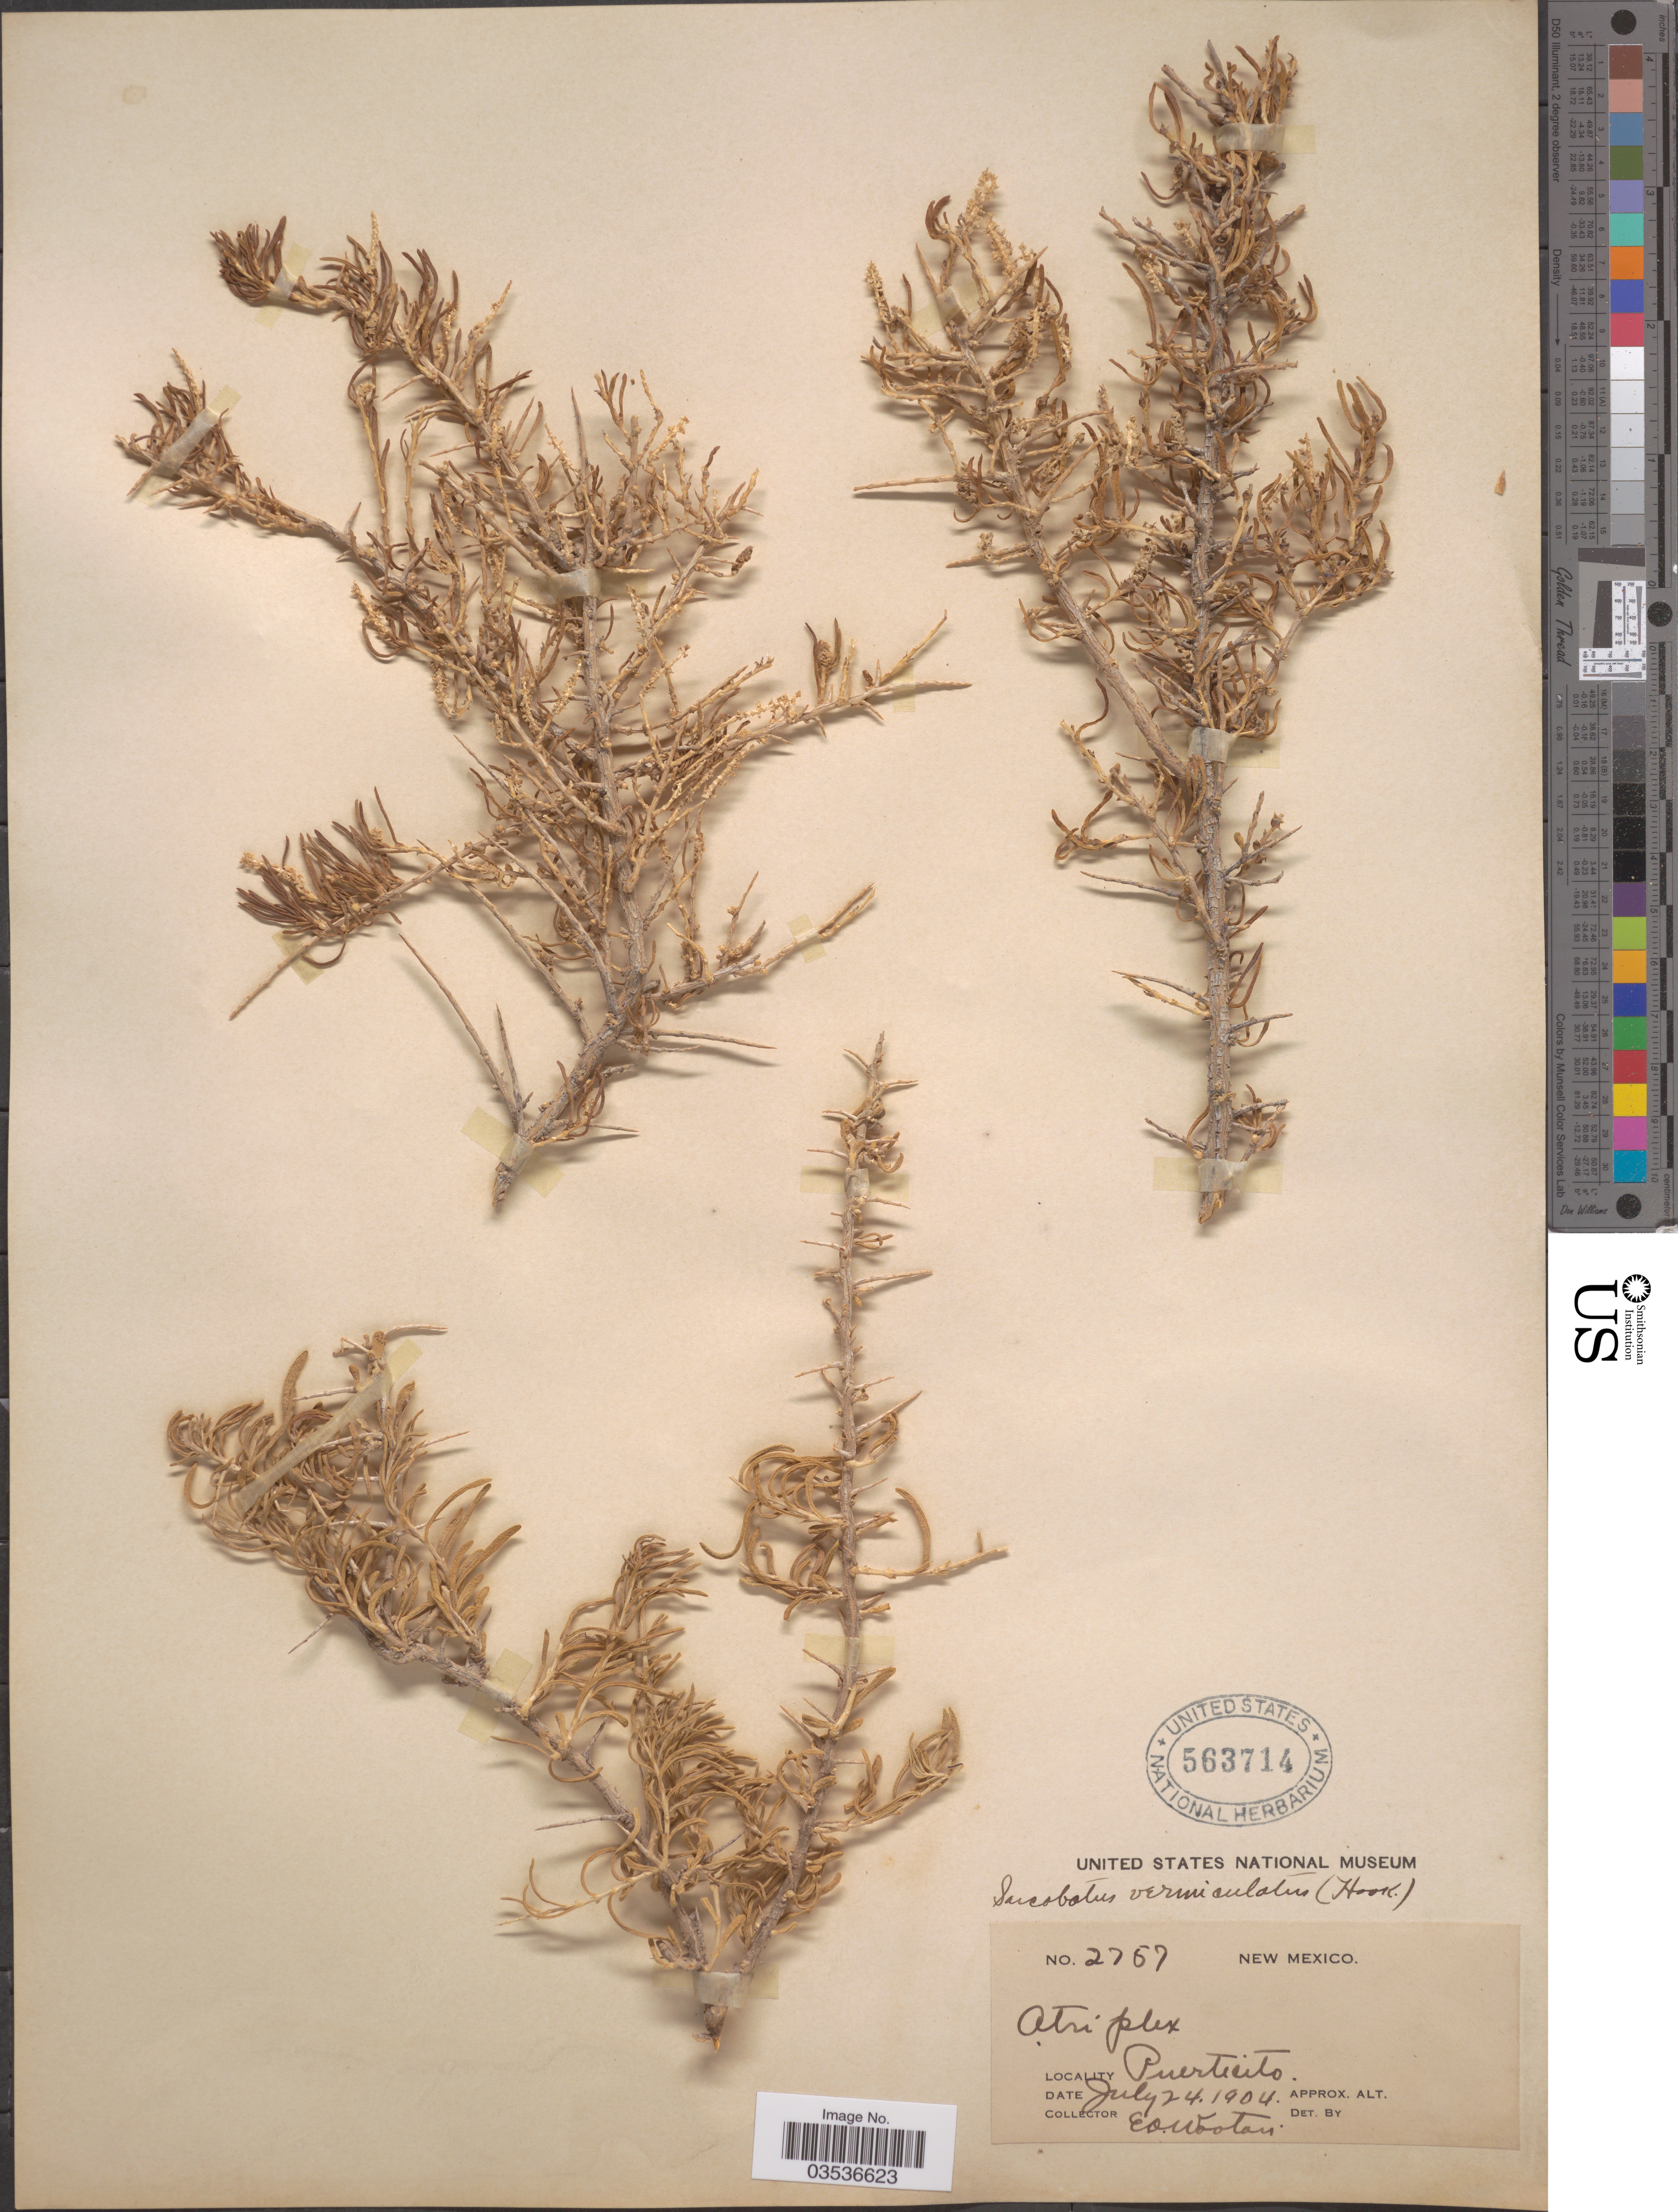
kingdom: Plantae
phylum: Tracheophyta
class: Magnoliopsida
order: Caryophyllales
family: Sarcobataceae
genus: Sarcobatus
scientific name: Sarcobatus vermiculatus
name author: (Hook.) Torr.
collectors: E. O. Wooton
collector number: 2757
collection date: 1904-07-24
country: United States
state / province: New Mexico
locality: Puertecito.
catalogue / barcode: US 563714